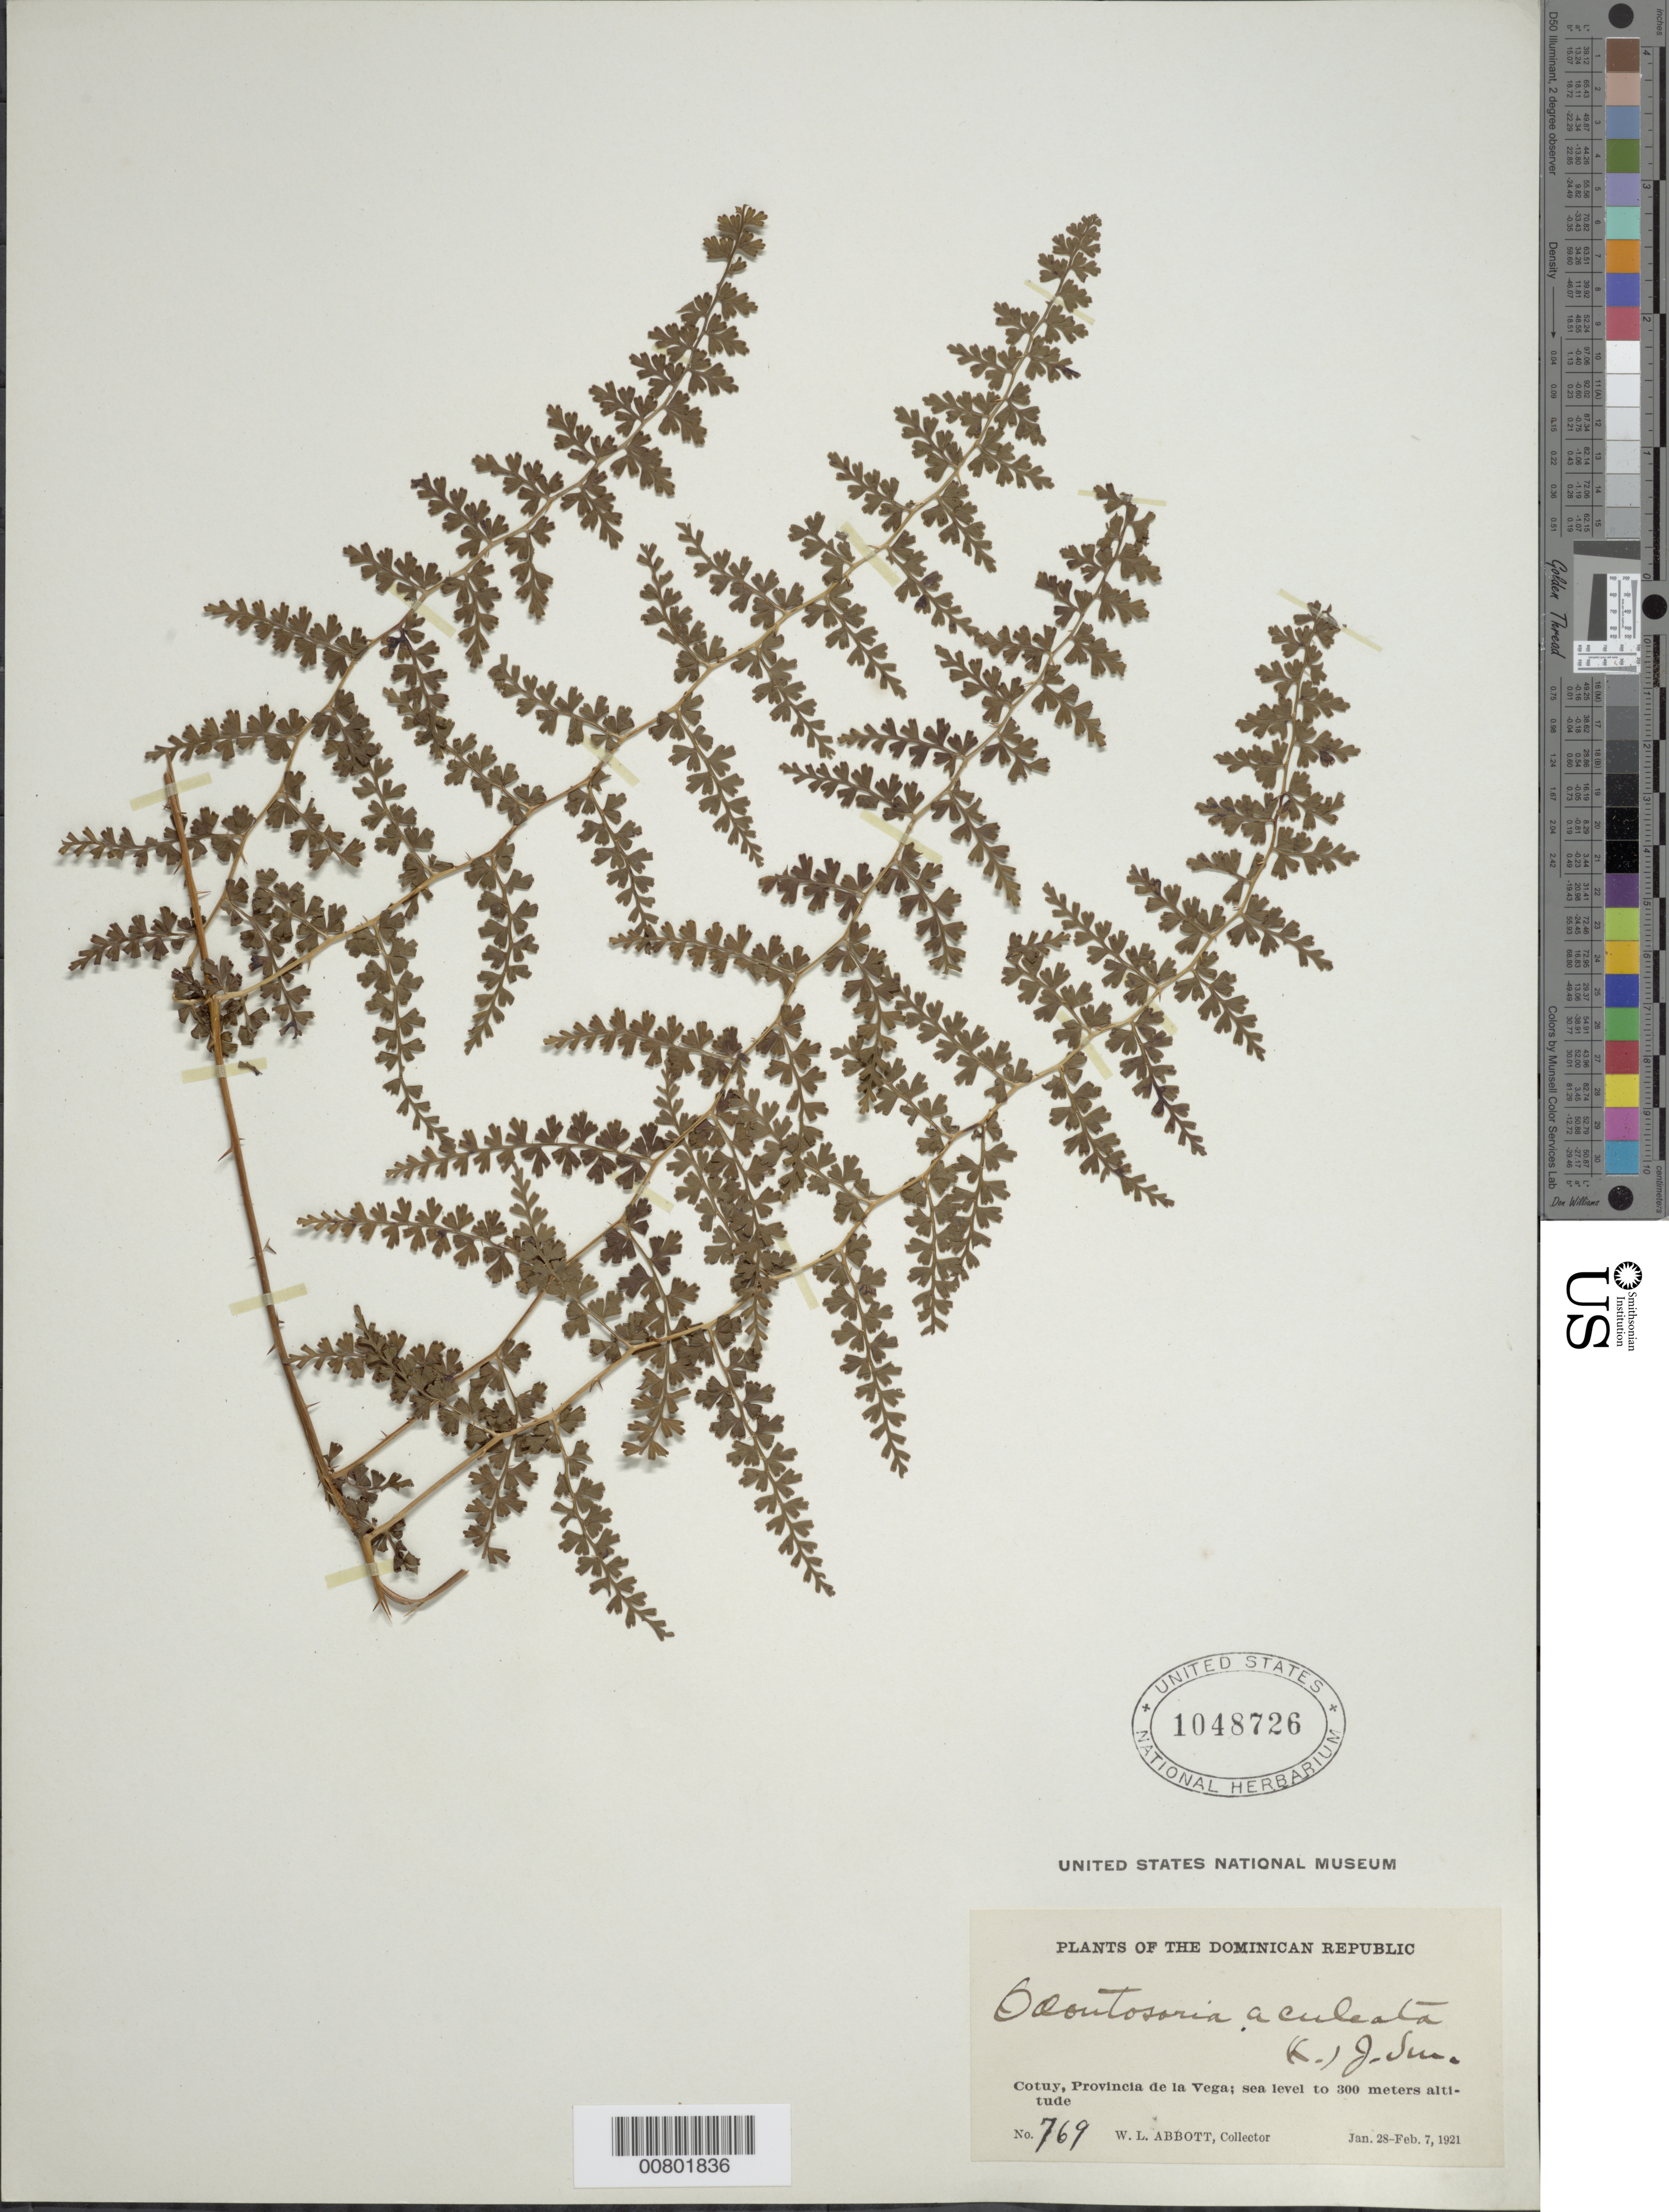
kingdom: Plantae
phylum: Tracheophyta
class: Polypodiopsida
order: Polypodiales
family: Lindsaeaceae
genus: Odontosoria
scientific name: Odontosoria aculeata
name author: (L.) J. Sm.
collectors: W. L. Abbott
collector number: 769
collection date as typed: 28 Jan 1921 to 07 Feb 1921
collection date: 1921-01-28/1921-02-07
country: Dominican Republic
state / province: La Vega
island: Hispaniola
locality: Cotuy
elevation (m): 0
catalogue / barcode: US 1048726